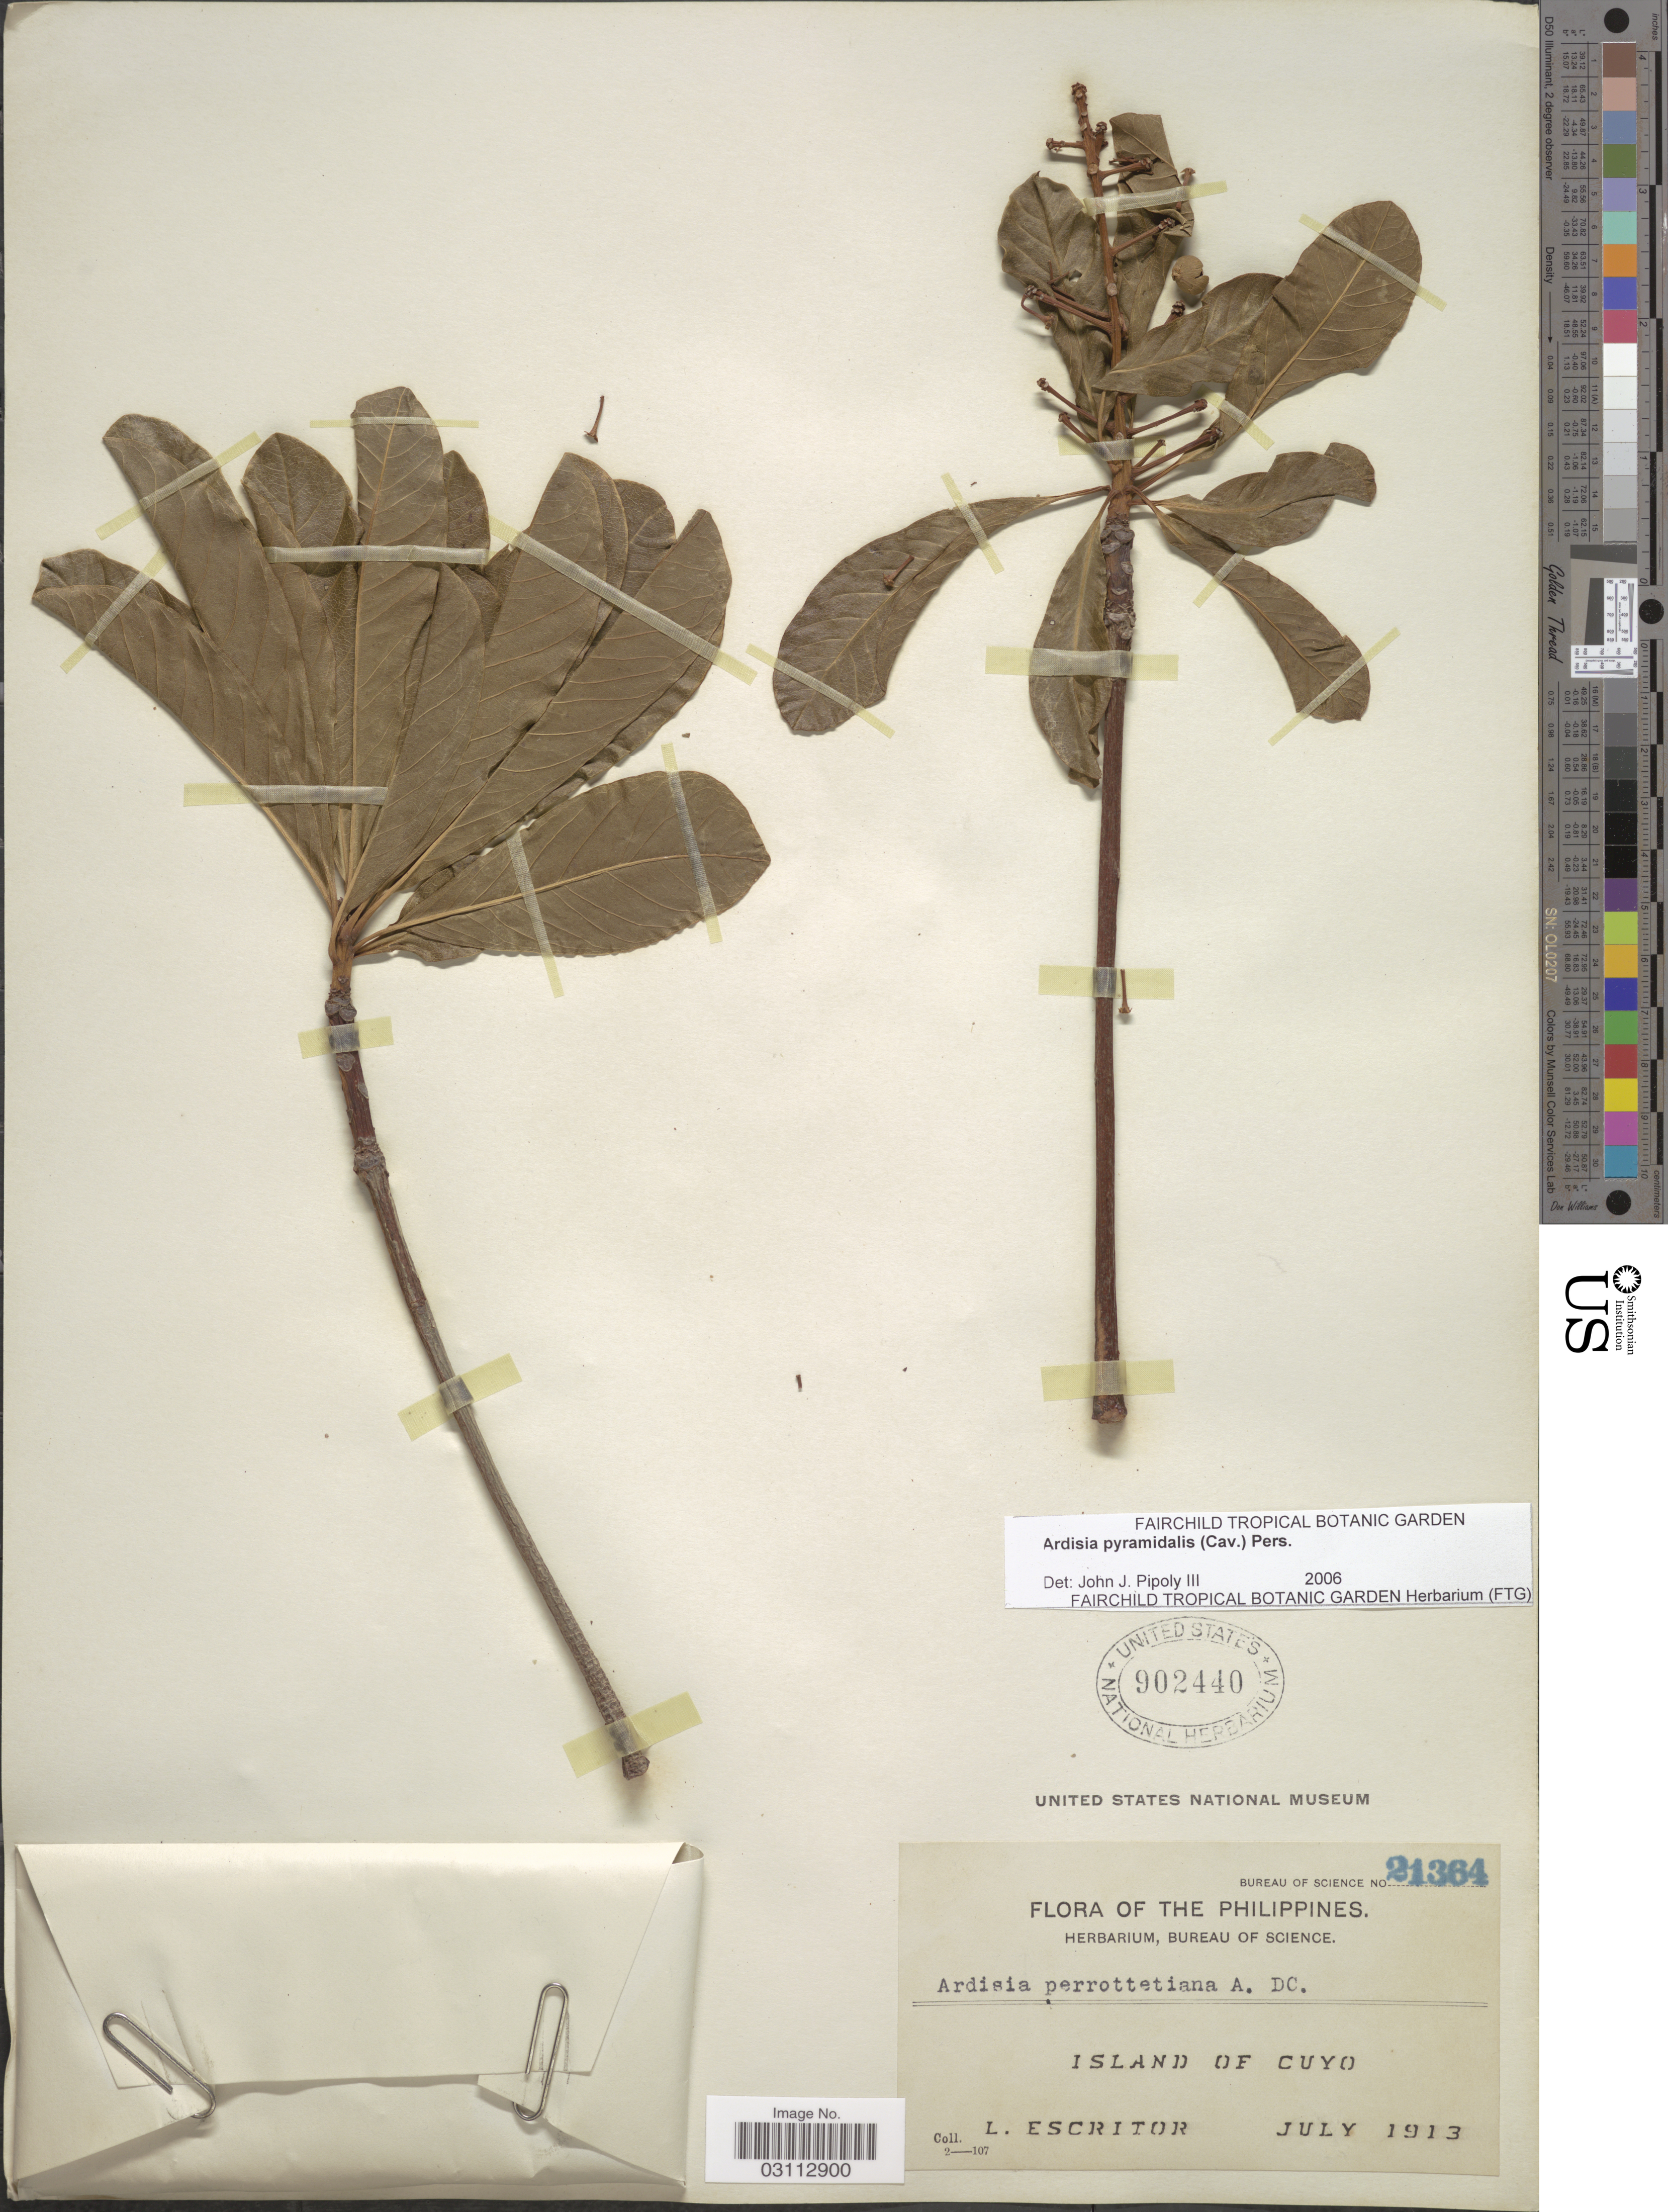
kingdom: Plantae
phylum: Tracheophyta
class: Magnoliopsida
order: Ericales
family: Primulaceae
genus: Ardisia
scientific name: Ardisia pyramidalis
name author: (Cav.) Pers.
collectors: L. Escritor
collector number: Bureau of Science 21364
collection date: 1913-07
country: Philippines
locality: Island of Cuyo.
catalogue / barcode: US 902440